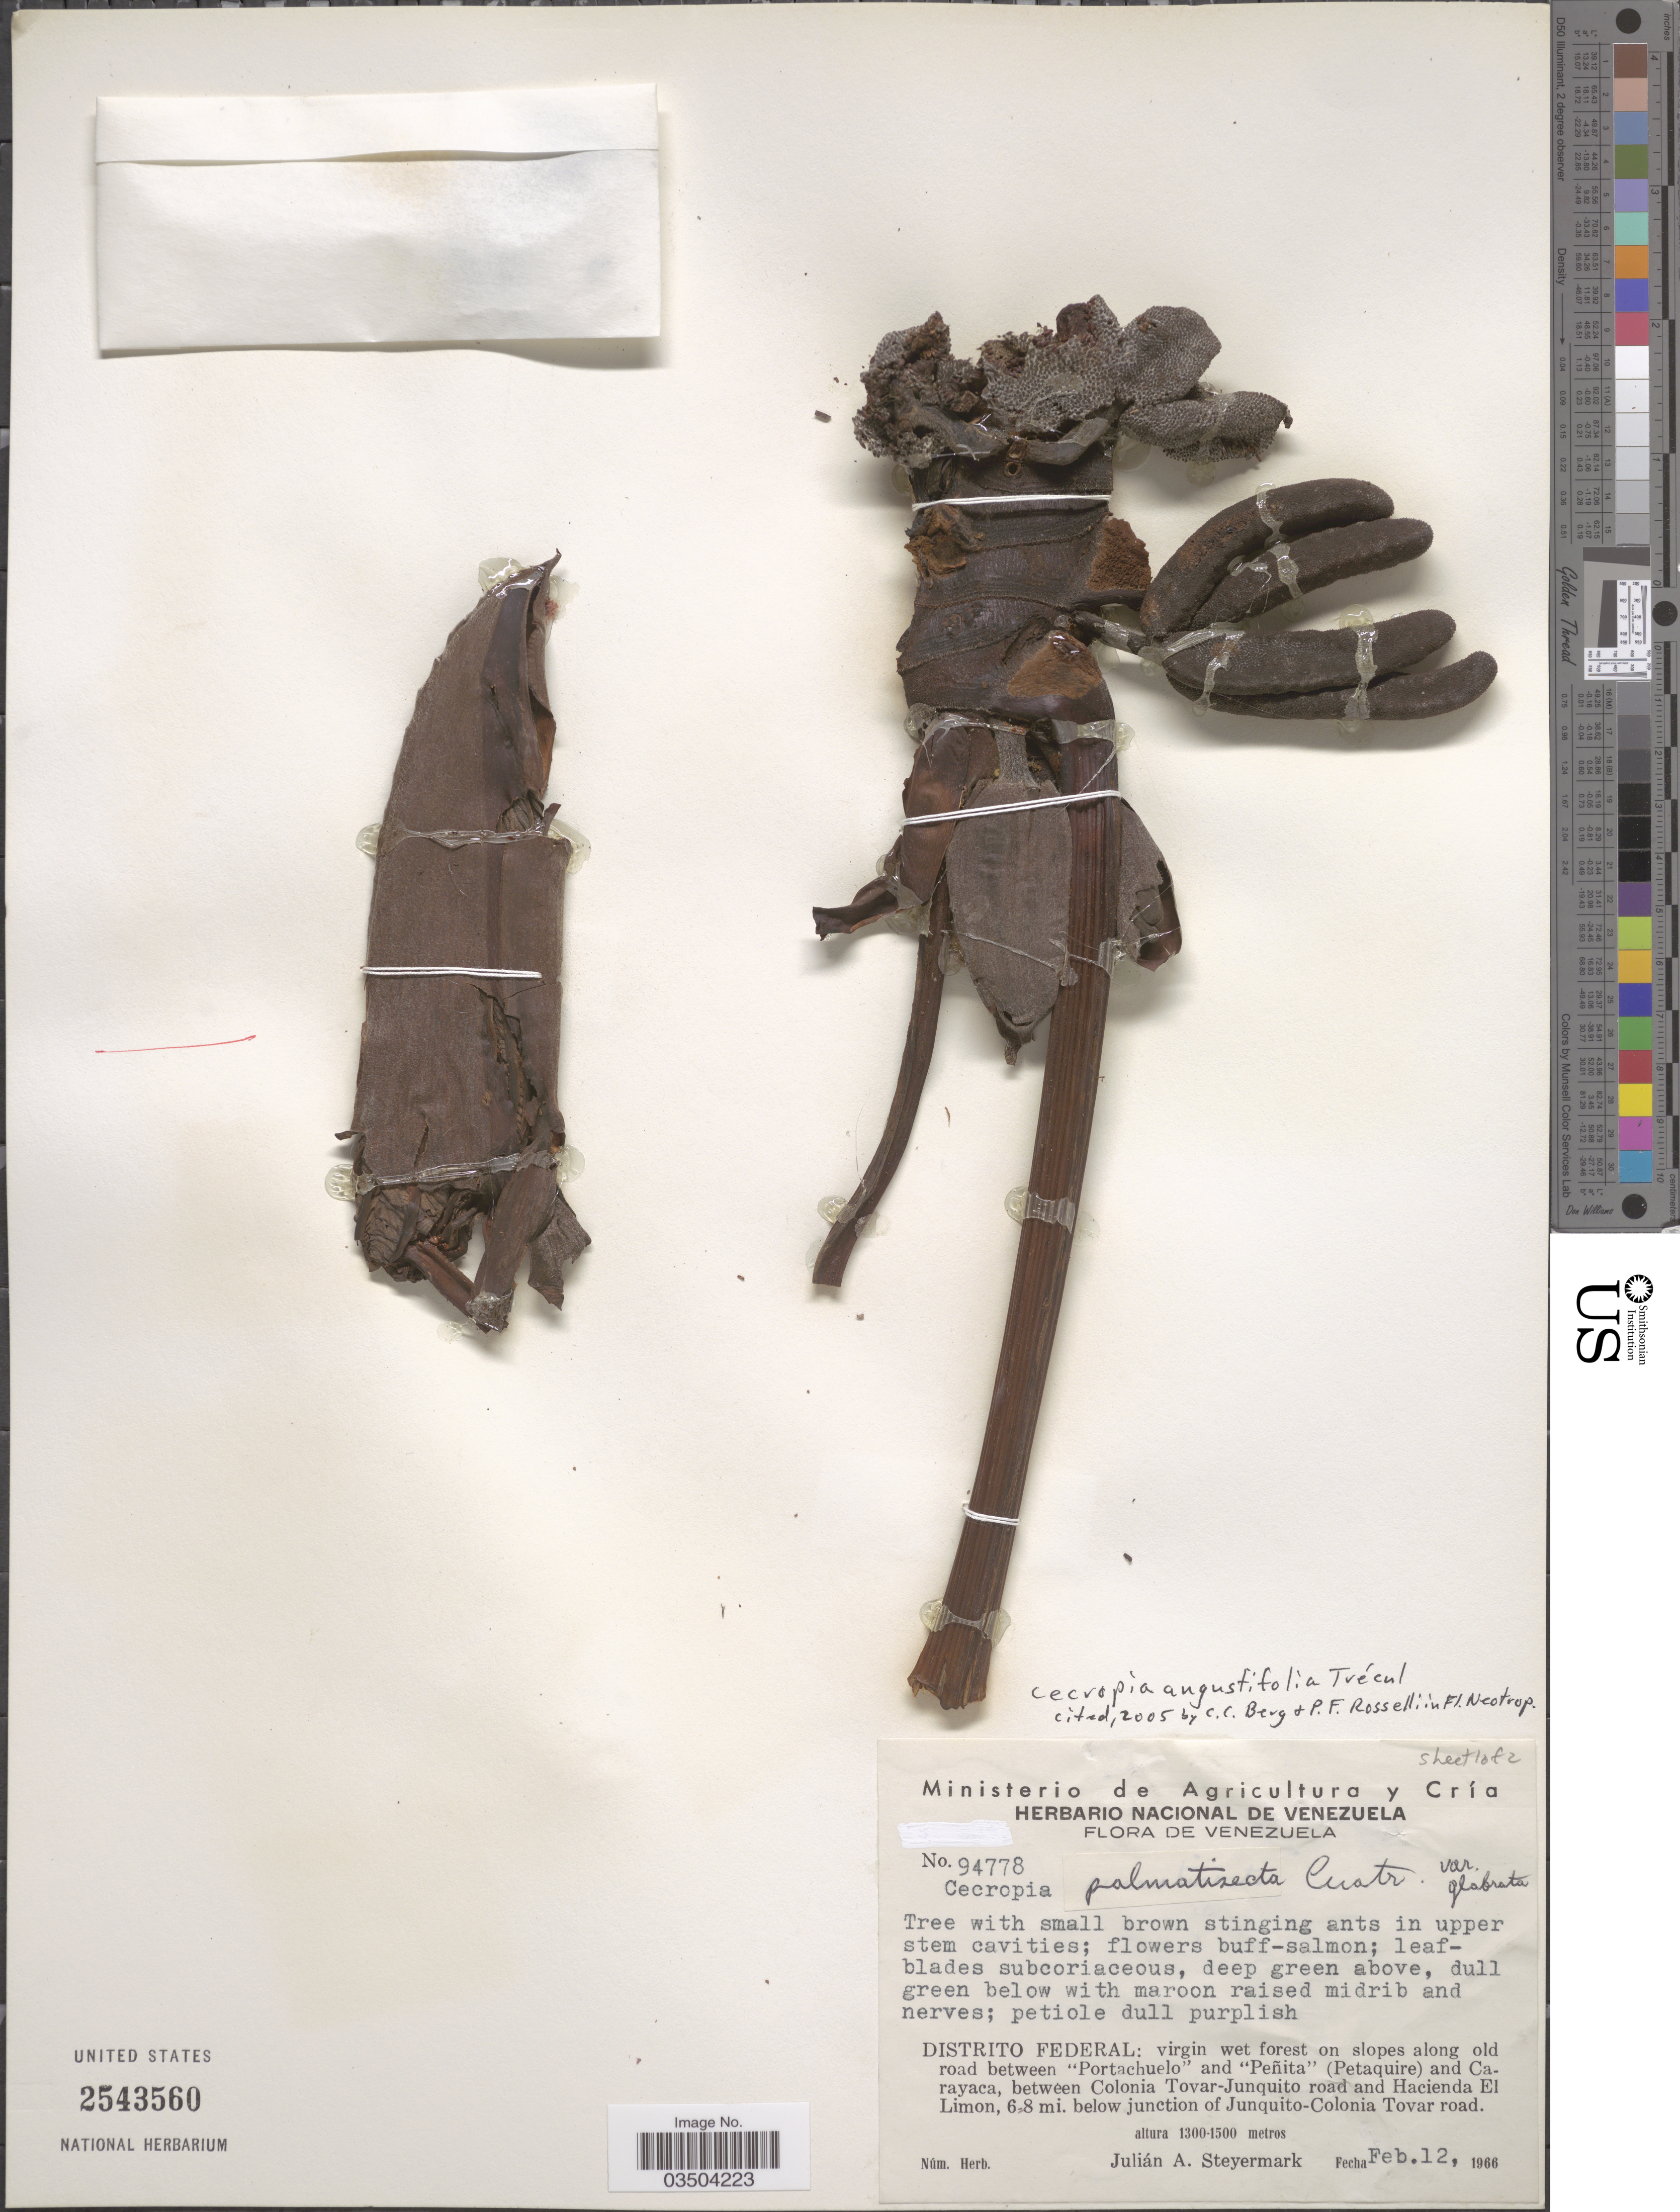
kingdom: Plantae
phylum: Tracheophyta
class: Magnoliopsida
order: Rosales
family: Urticaceae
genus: Cecropia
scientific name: Cecropia angustifolia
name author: Trécul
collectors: J. Steyermark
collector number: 94778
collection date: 1966-02-12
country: Venezuela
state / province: Distrito Federal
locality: Along old road between "Portachuelo" and "Peñita" (Petaquire) and Carayaca, between Colonia Tovar-Junquito road and Hacienda El Limon, 6-8 mi. below junction of Junquito-Colonia Tovar road.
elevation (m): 1300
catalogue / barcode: US 2543560